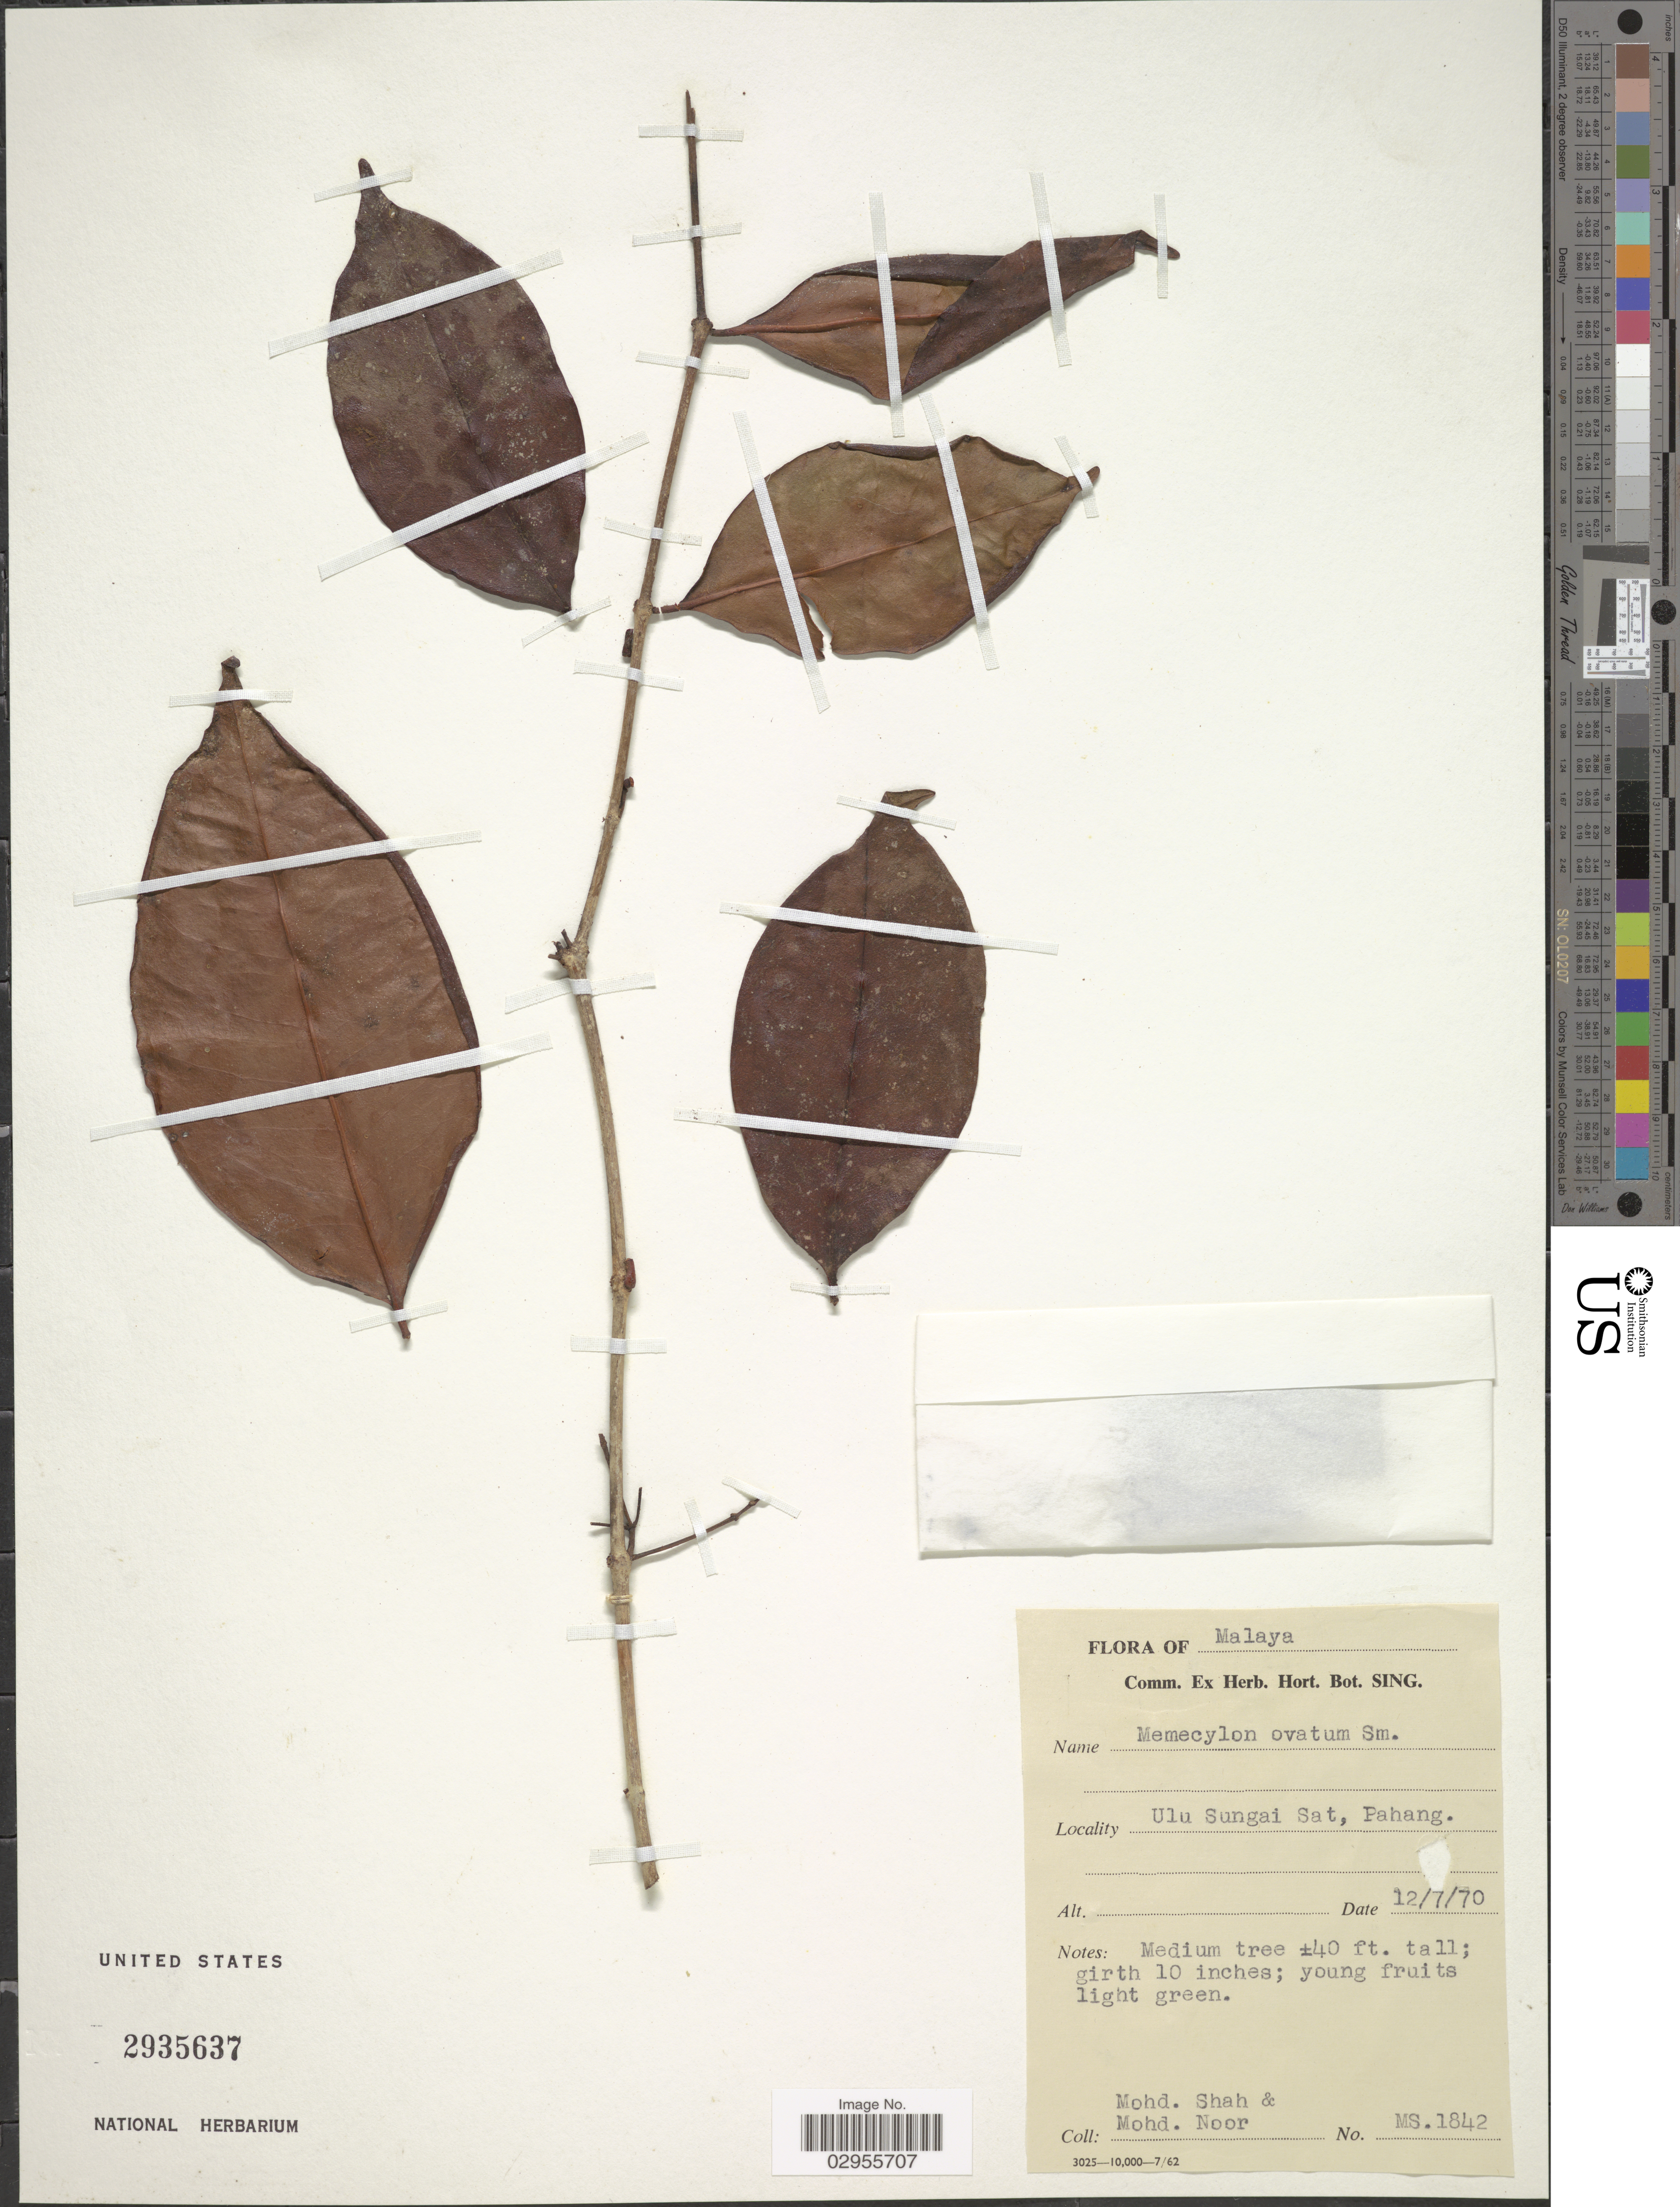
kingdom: Plantae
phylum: Tracheophyta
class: Magnoliopsida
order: Myrtales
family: Melastomataceae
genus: Memecylon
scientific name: Memecylon ovatum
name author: Small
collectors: M. Shah & M. Noor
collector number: MS1842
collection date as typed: Transcribed d/m/y: 12/7/70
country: Malaysia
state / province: Pahang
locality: Malaya, Ulu Sungai Sat.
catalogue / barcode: US 2935637